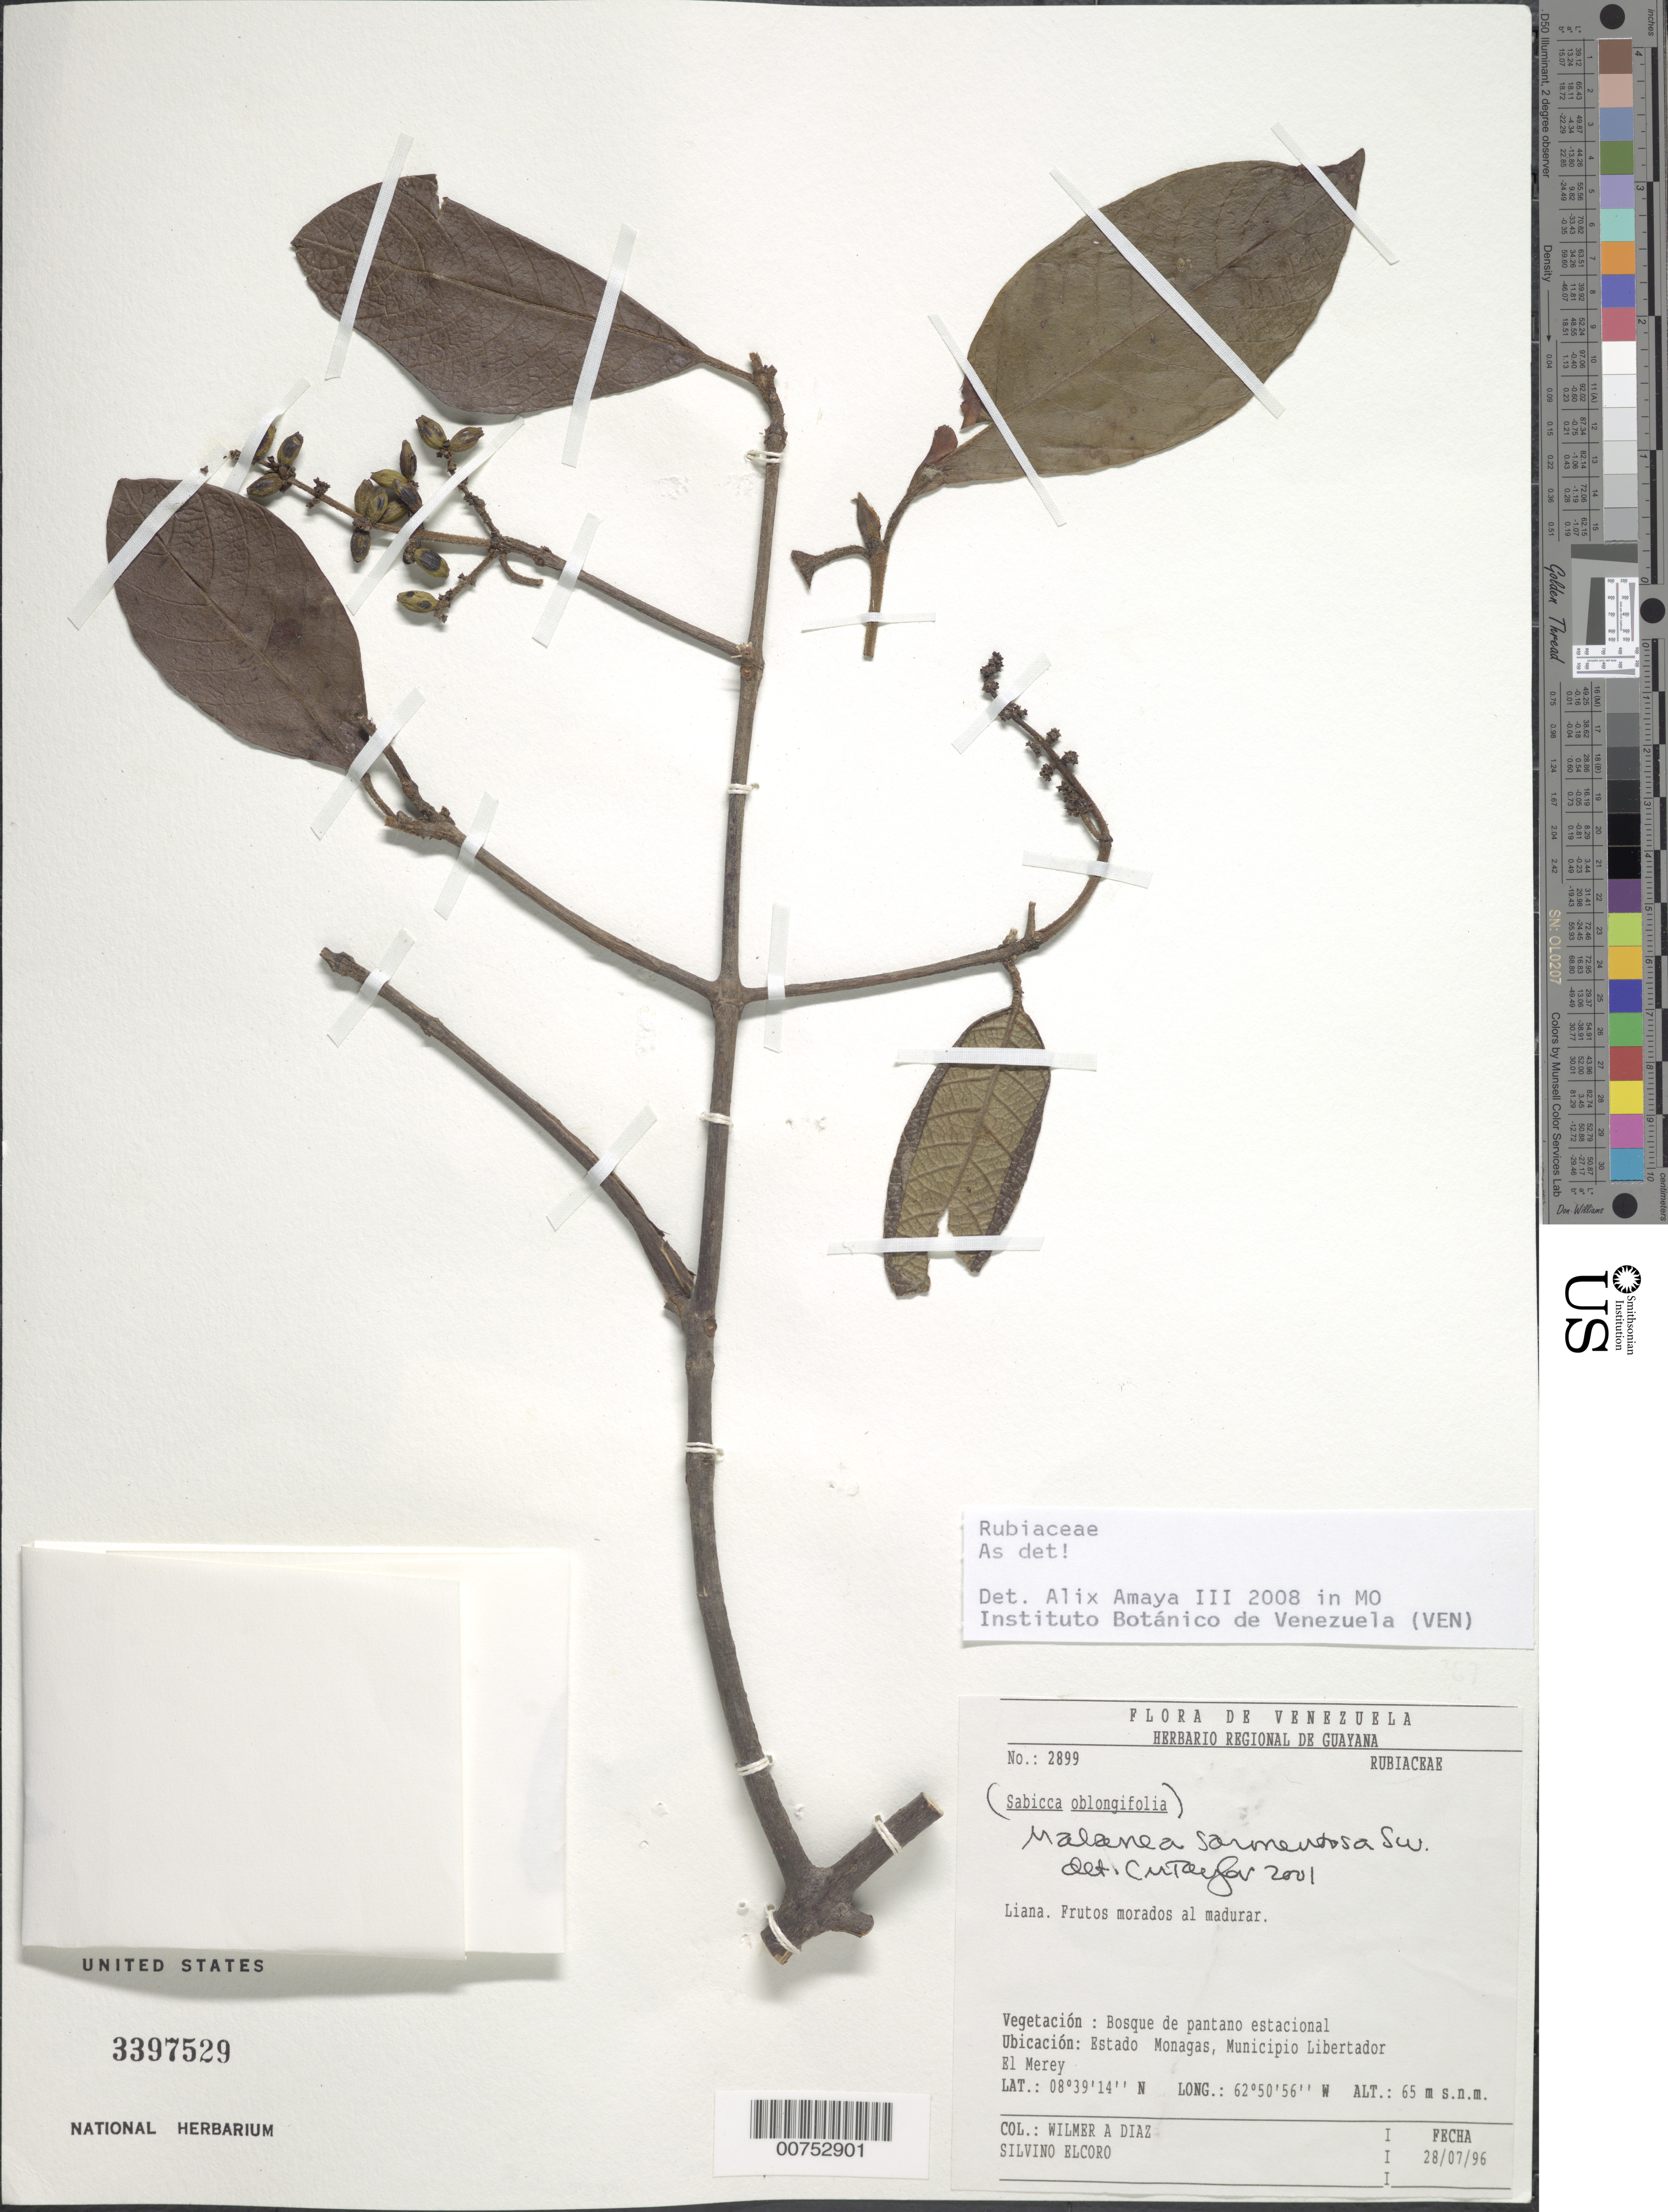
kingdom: Plantae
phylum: Tracheophyta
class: Magnoliopsida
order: Gentianales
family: Rubiaceae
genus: Malanea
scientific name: Malanea sarmentosa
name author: Aubl.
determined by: Taylor, Charlotte M.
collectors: W. Díaz P. & S. Elcoro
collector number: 2899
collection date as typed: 28-Jul-96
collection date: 1996-07-28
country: Venezuela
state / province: Monagas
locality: Mun. Libertador El Merey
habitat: Bosque de pantano estacional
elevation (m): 65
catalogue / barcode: US 3397529